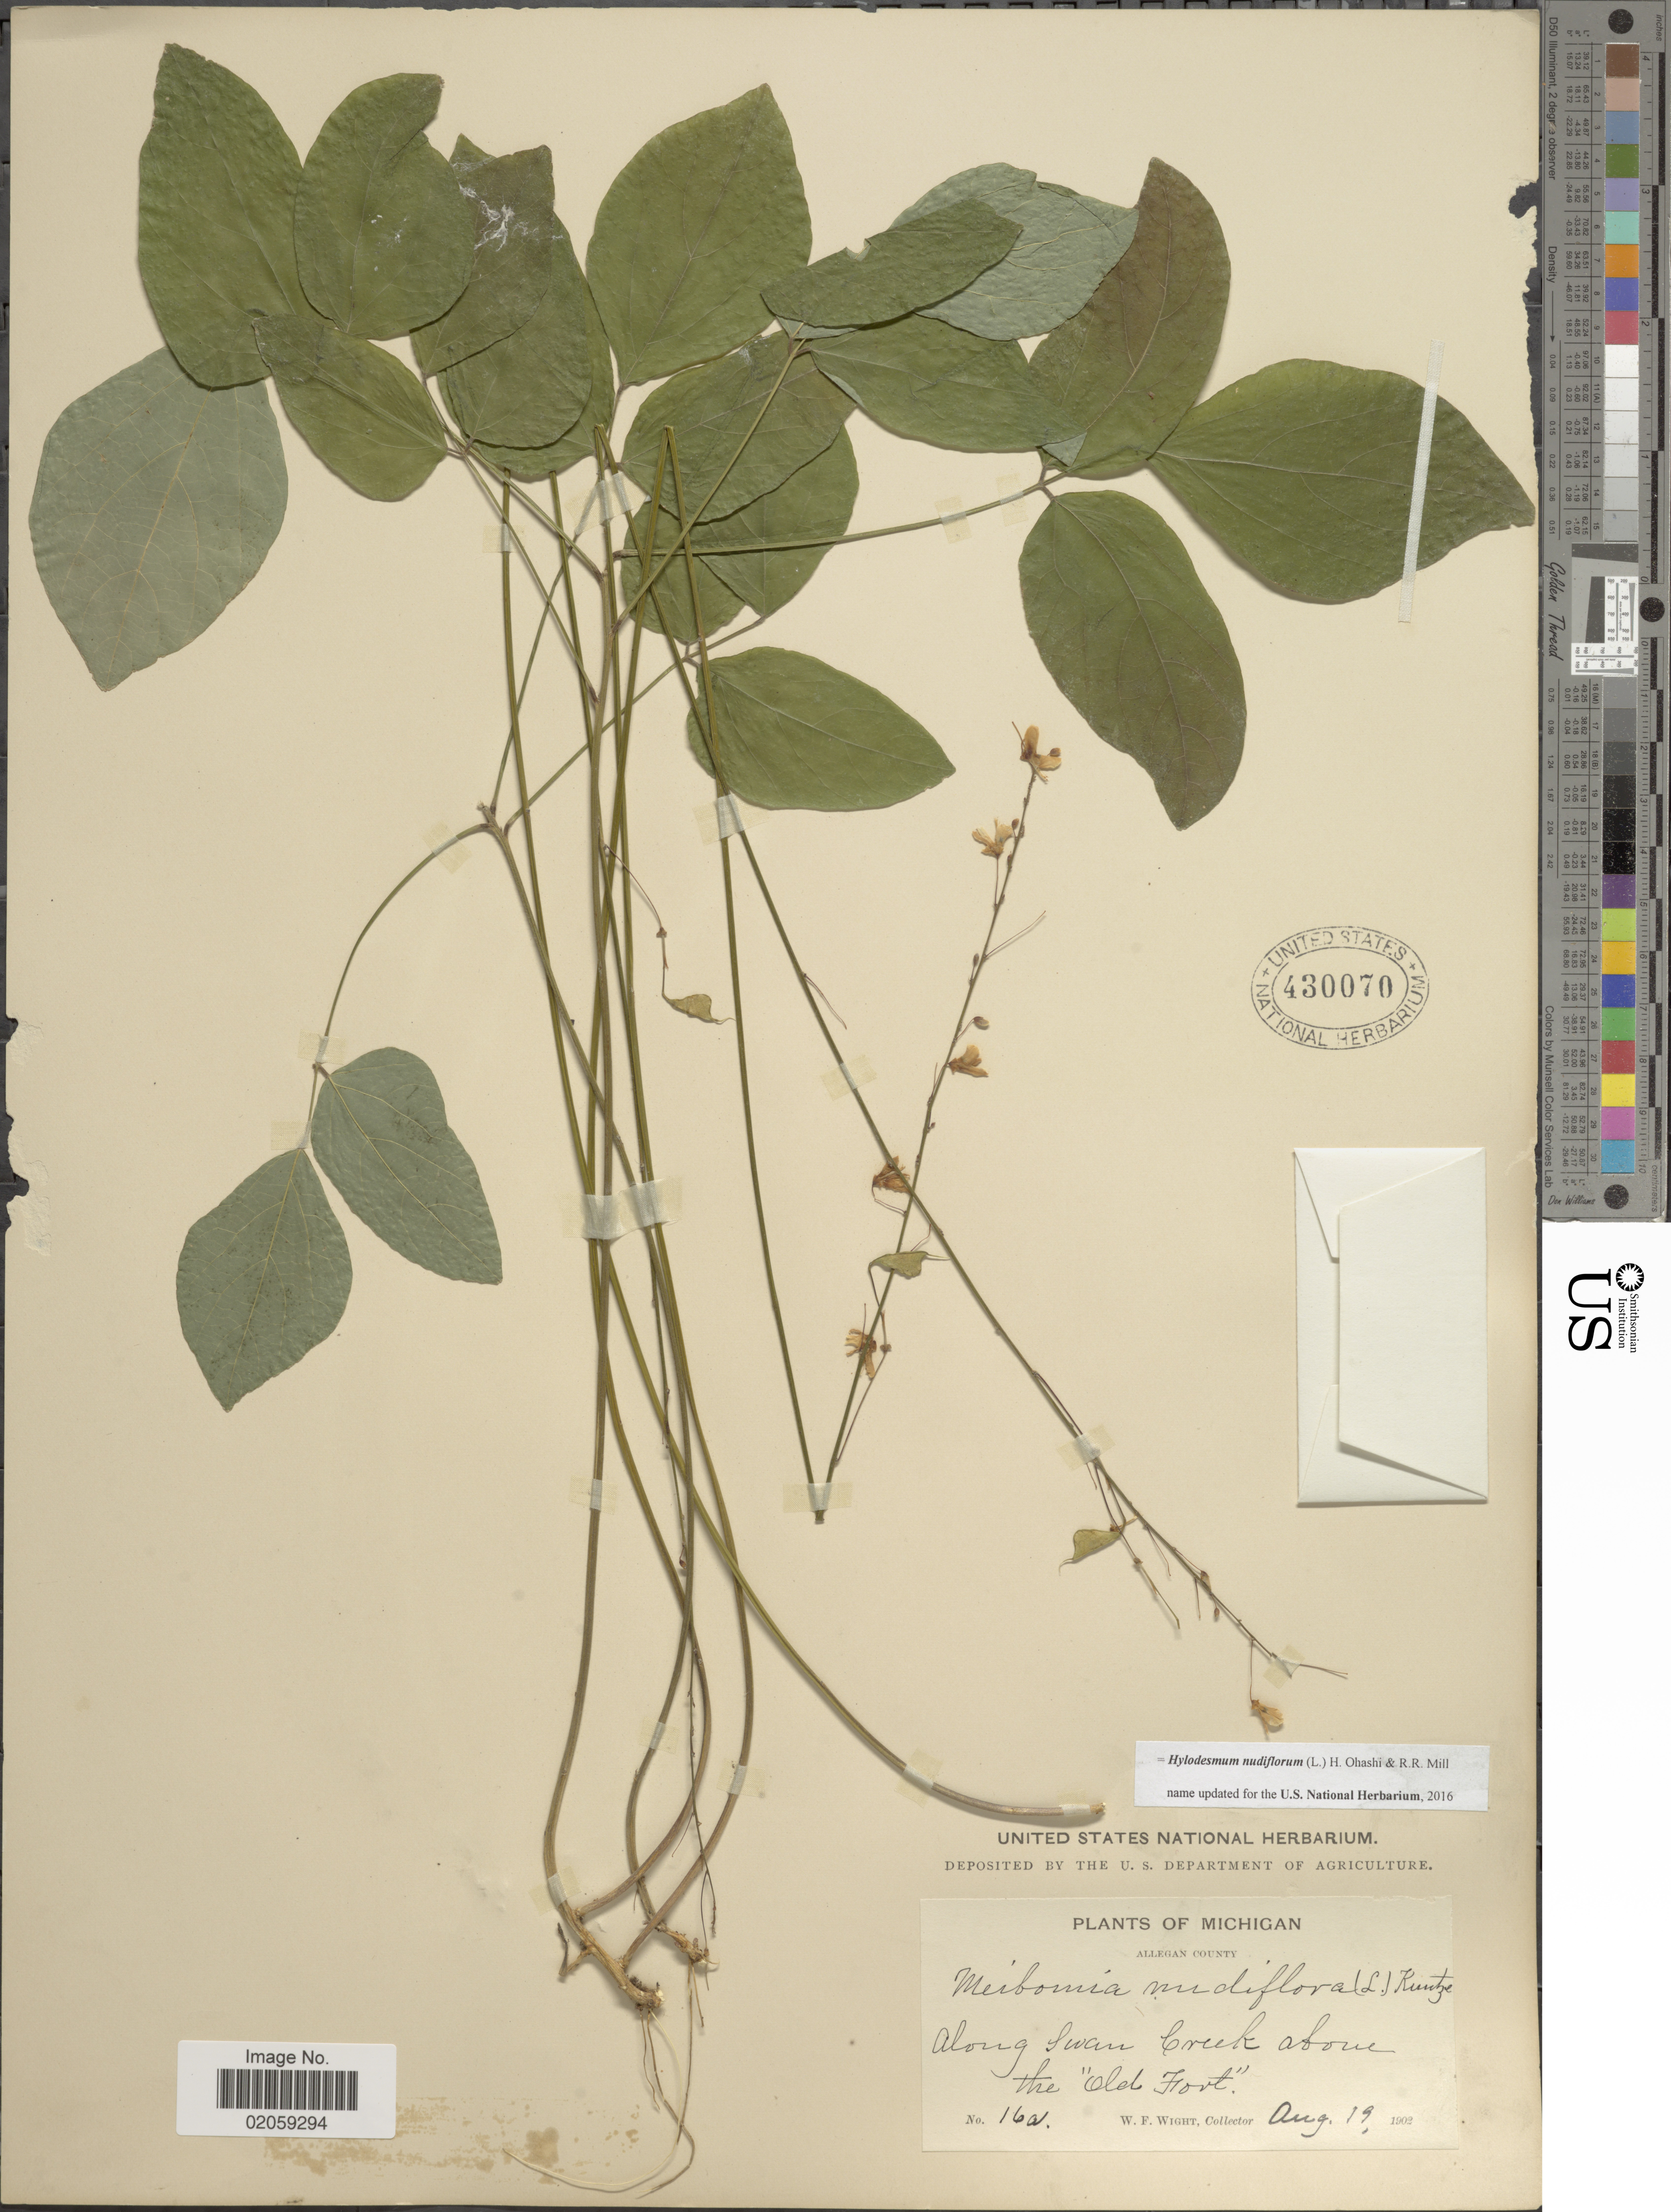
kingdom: Plantae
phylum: Tracheophyta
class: Magnoliopsida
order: Fabales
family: Fabaceae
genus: Hylodesmum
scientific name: Hylodesmum nudiflorum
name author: (L.) H. Ohashi & R.R. Mill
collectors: W. F. Wright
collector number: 16a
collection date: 1902-08-19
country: United States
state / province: Michigan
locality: Allegan County, along Swan Creek above the Old Fort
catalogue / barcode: US 430070